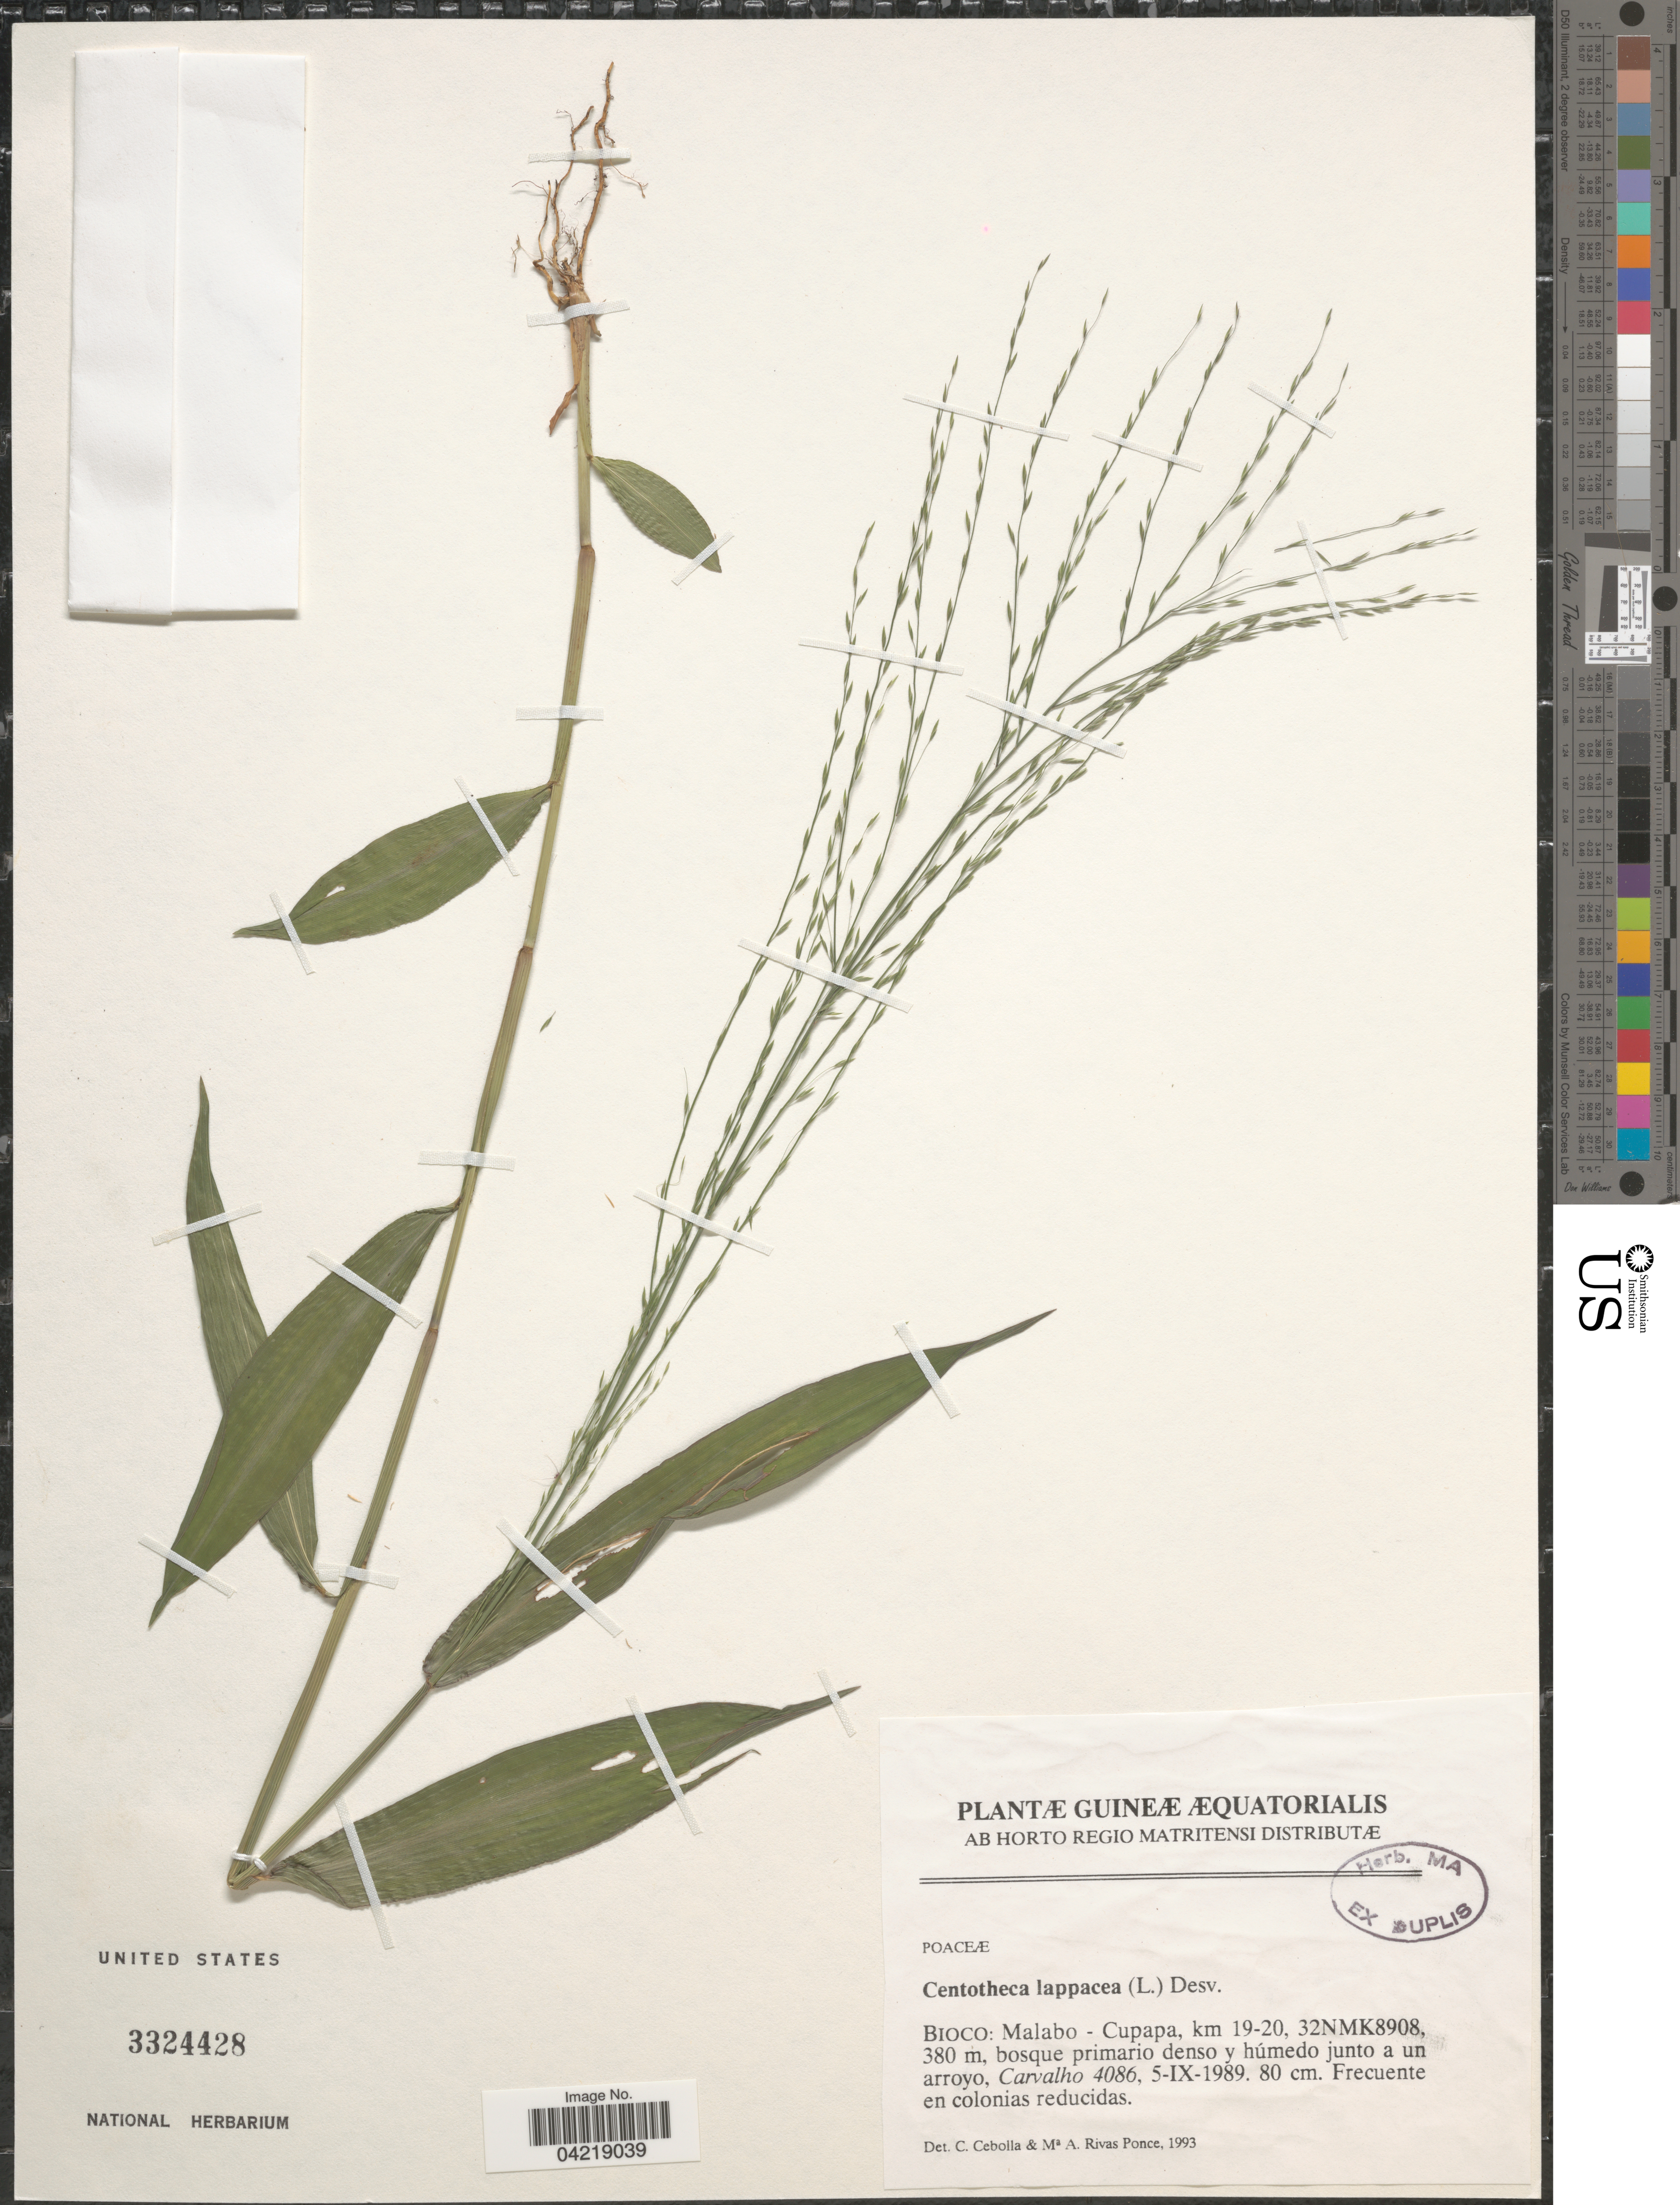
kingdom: Plantae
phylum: Tracheophyta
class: Liliopsida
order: Poales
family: Poaceae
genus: Centotheca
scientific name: Centotheca lappacea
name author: (L.) Desv.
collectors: Carvalho, --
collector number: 4086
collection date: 1989-09-05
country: Equatorial Guinea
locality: Guineæ Æquatorialis. Bioco: Malabo - Cupapa, km 19-20, 32NMK8908, bosque primario denso y húmedo junto a un arroyo.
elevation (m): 380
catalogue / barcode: US 3324428